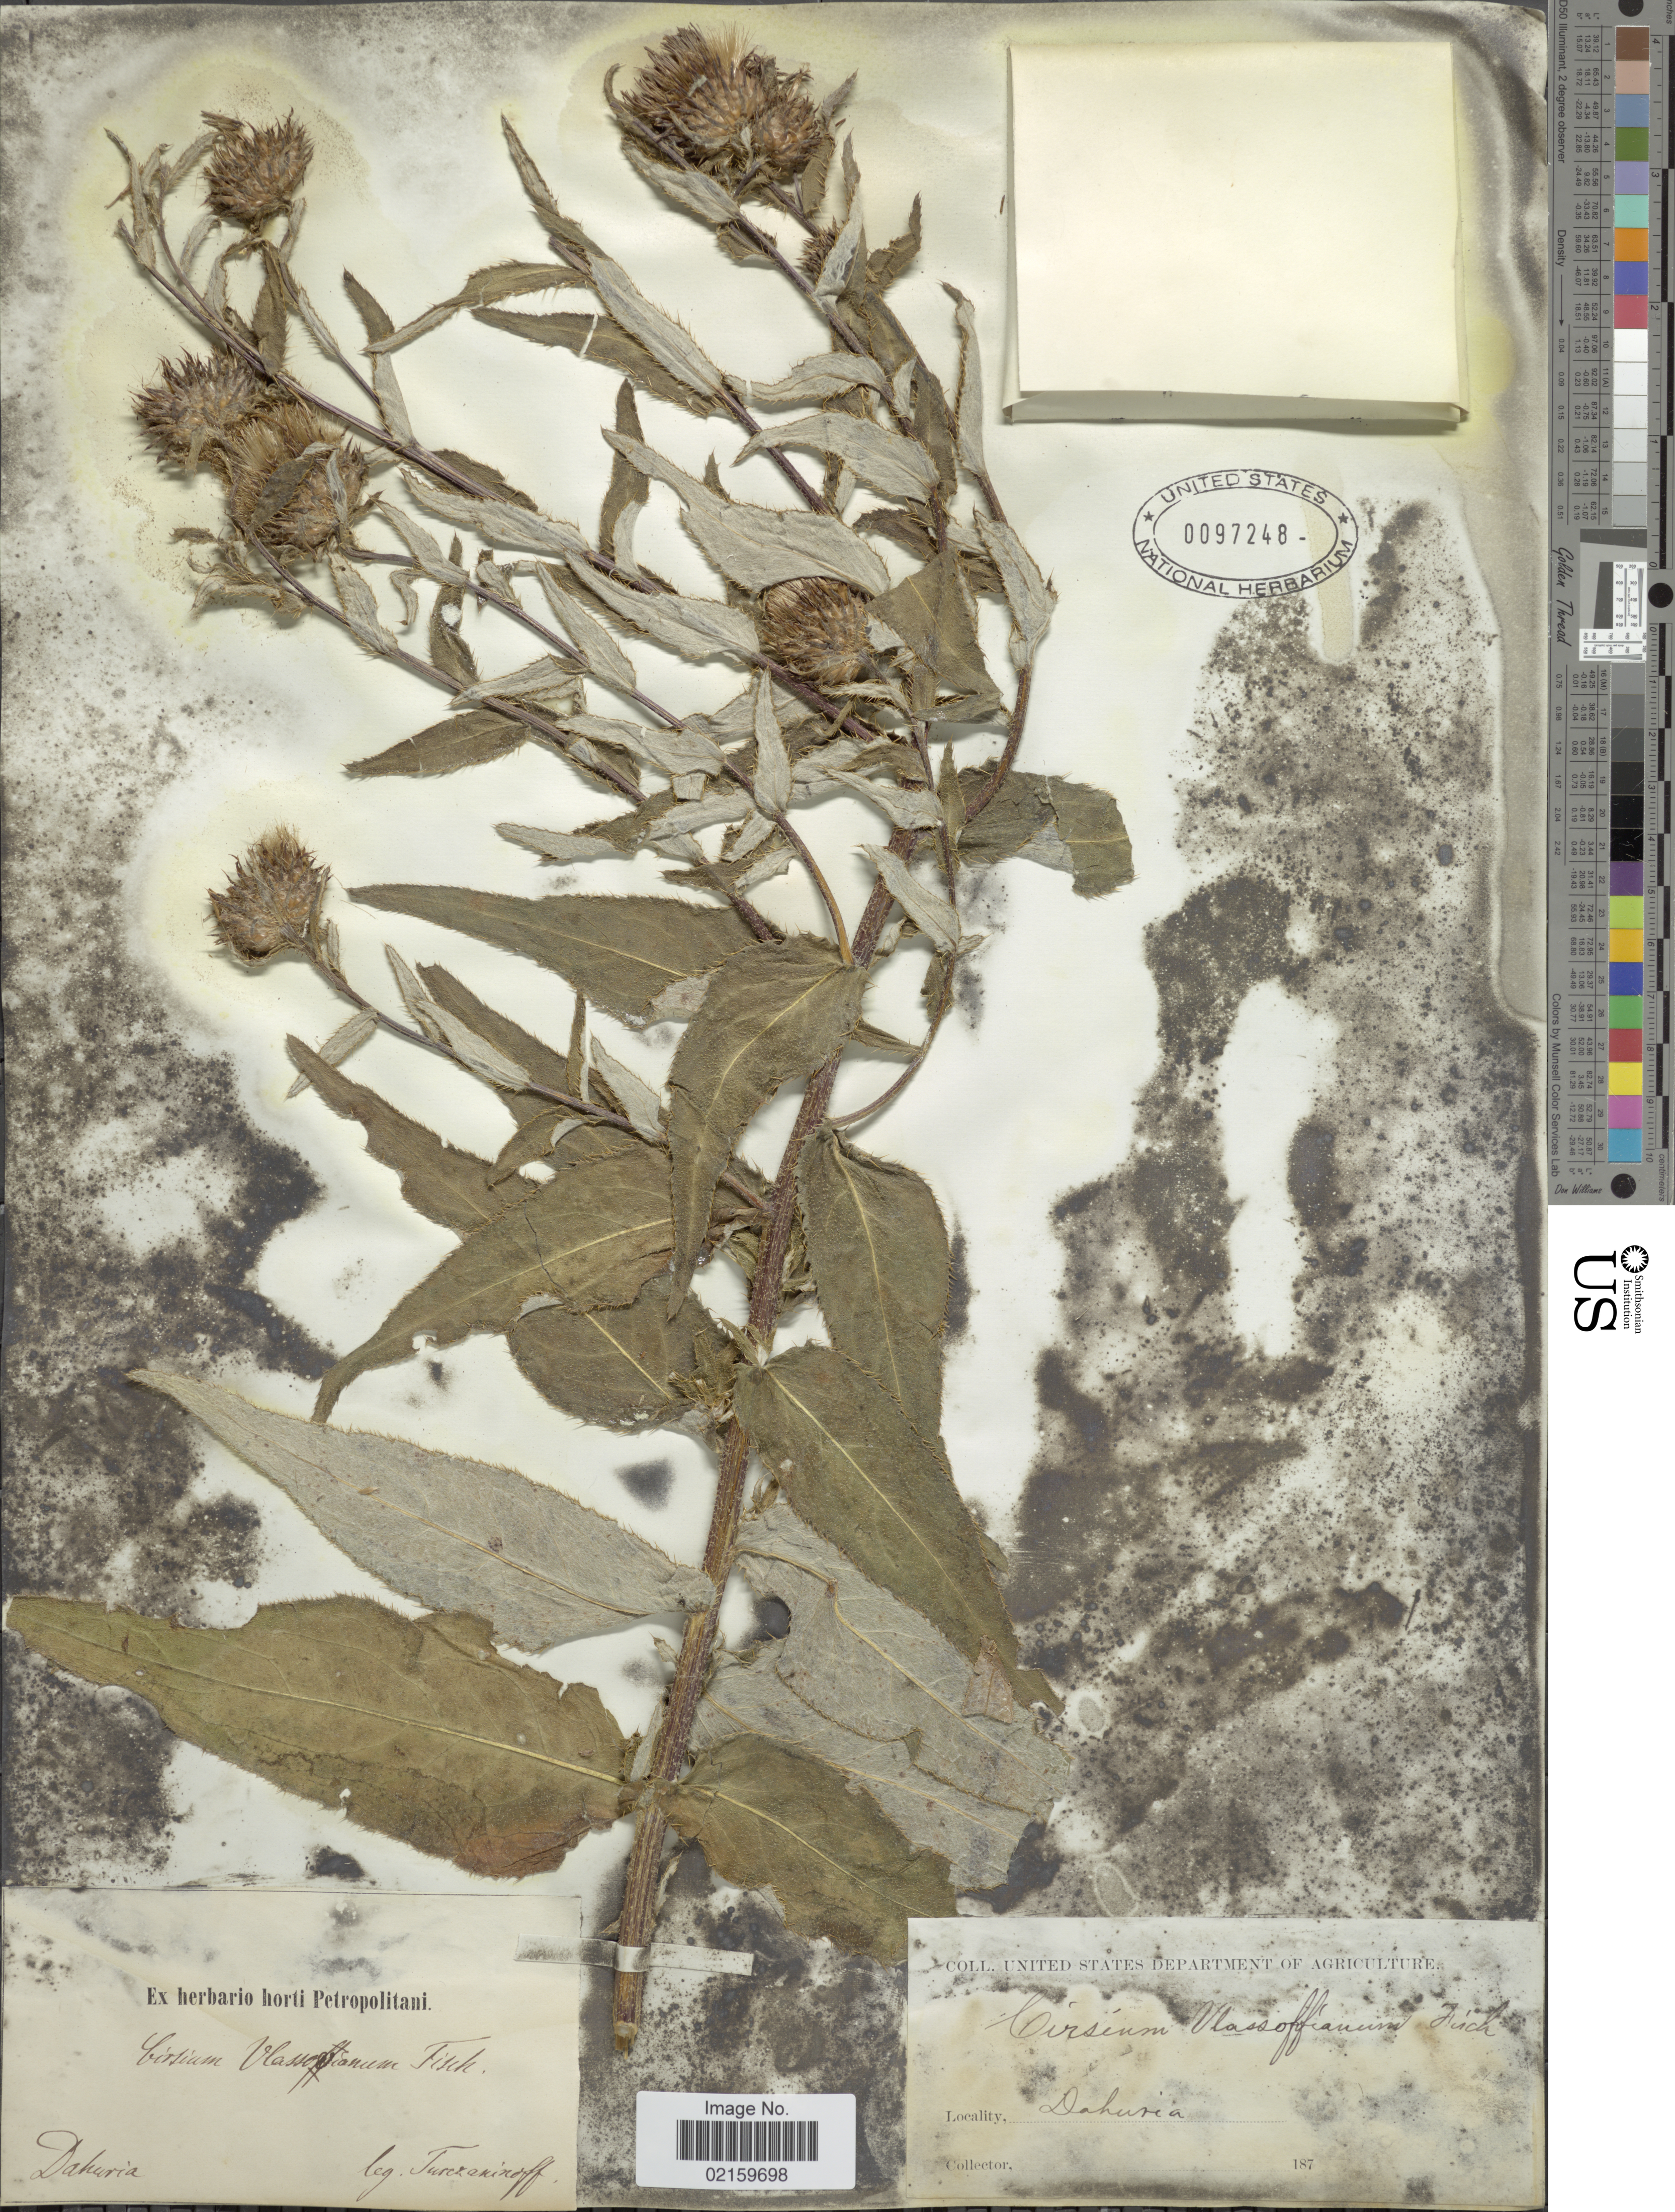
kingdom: Plantae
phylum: Tracheophyta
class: Magnoliopsida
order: Asterales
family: Asteraceae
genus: Cirsium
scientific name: Cirsium vlassovianum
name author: Fisch. ex DC.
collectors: N. Turczaninow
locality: Dakuria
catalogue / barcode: US 97248